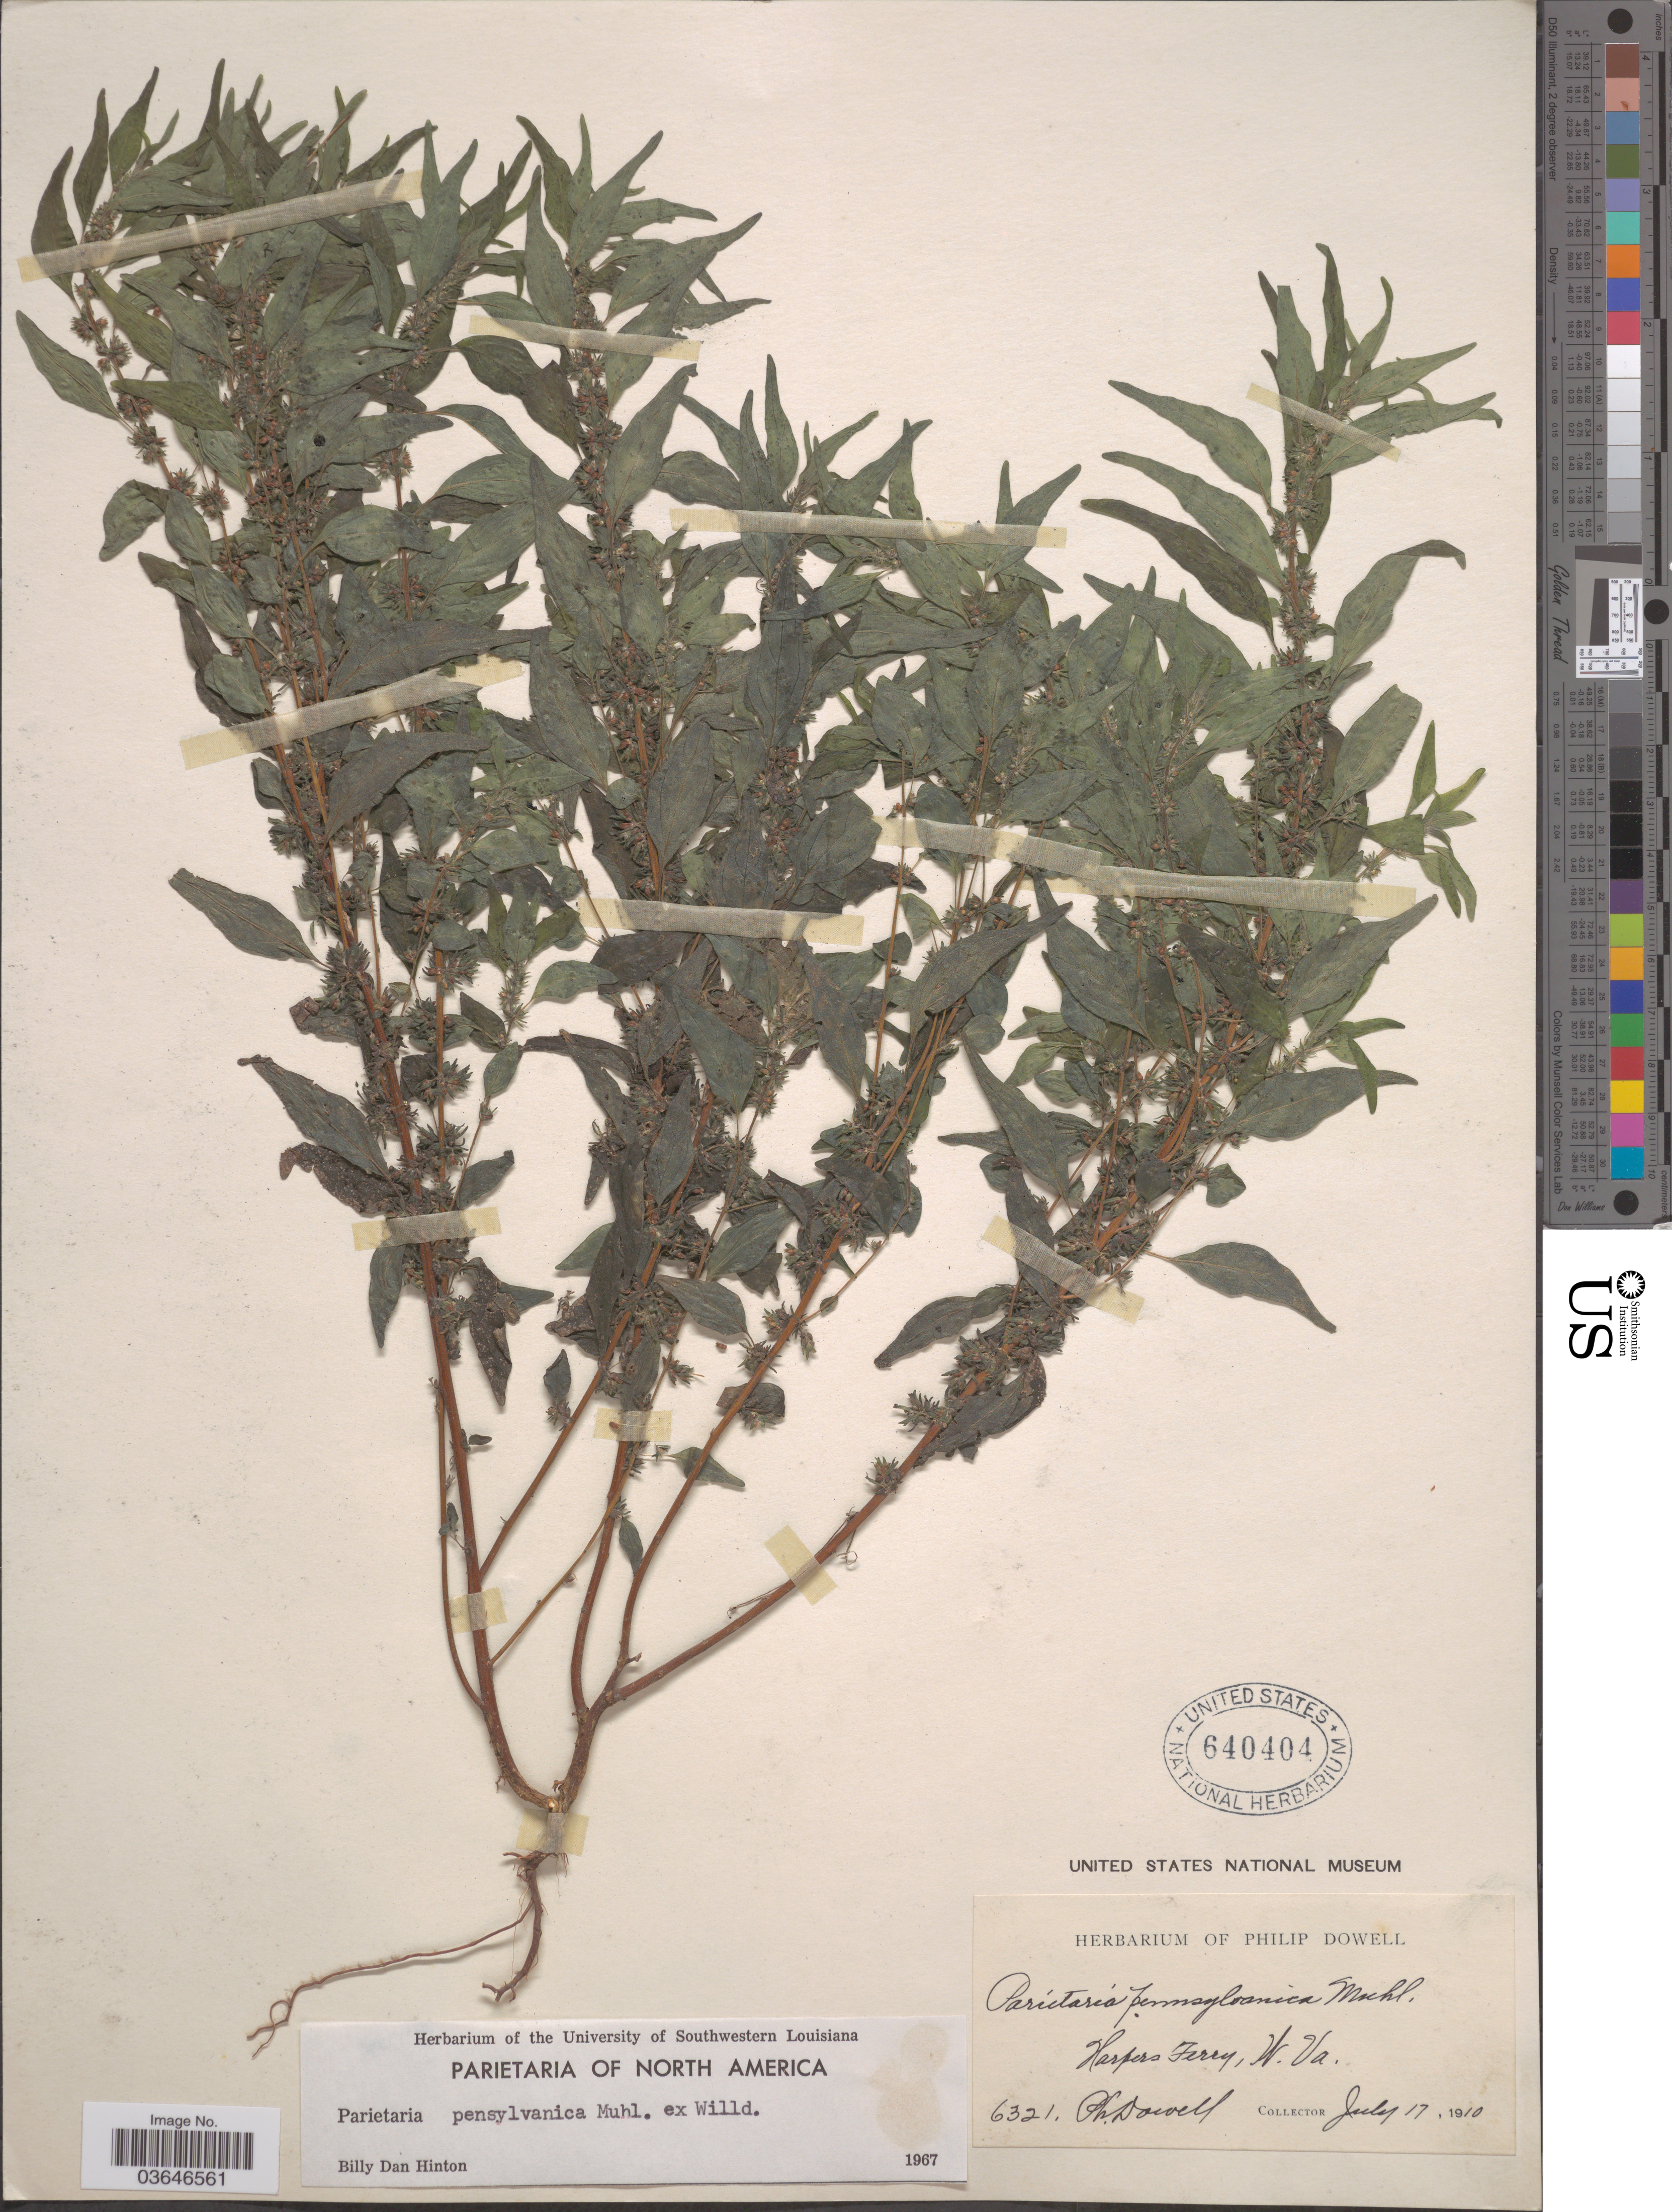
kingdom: Plantae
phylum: Tracheophyta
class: Magnoliopsida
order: Rosales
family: Urticaceae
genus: Parietaria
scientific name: Parietaria pensylvanica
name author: Muhl. ex Willd.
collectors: P. Dowell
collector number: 6321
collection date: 1910-07-17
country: United States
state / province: West Virginia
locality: Harpers Ferry.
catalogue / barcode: US 640404